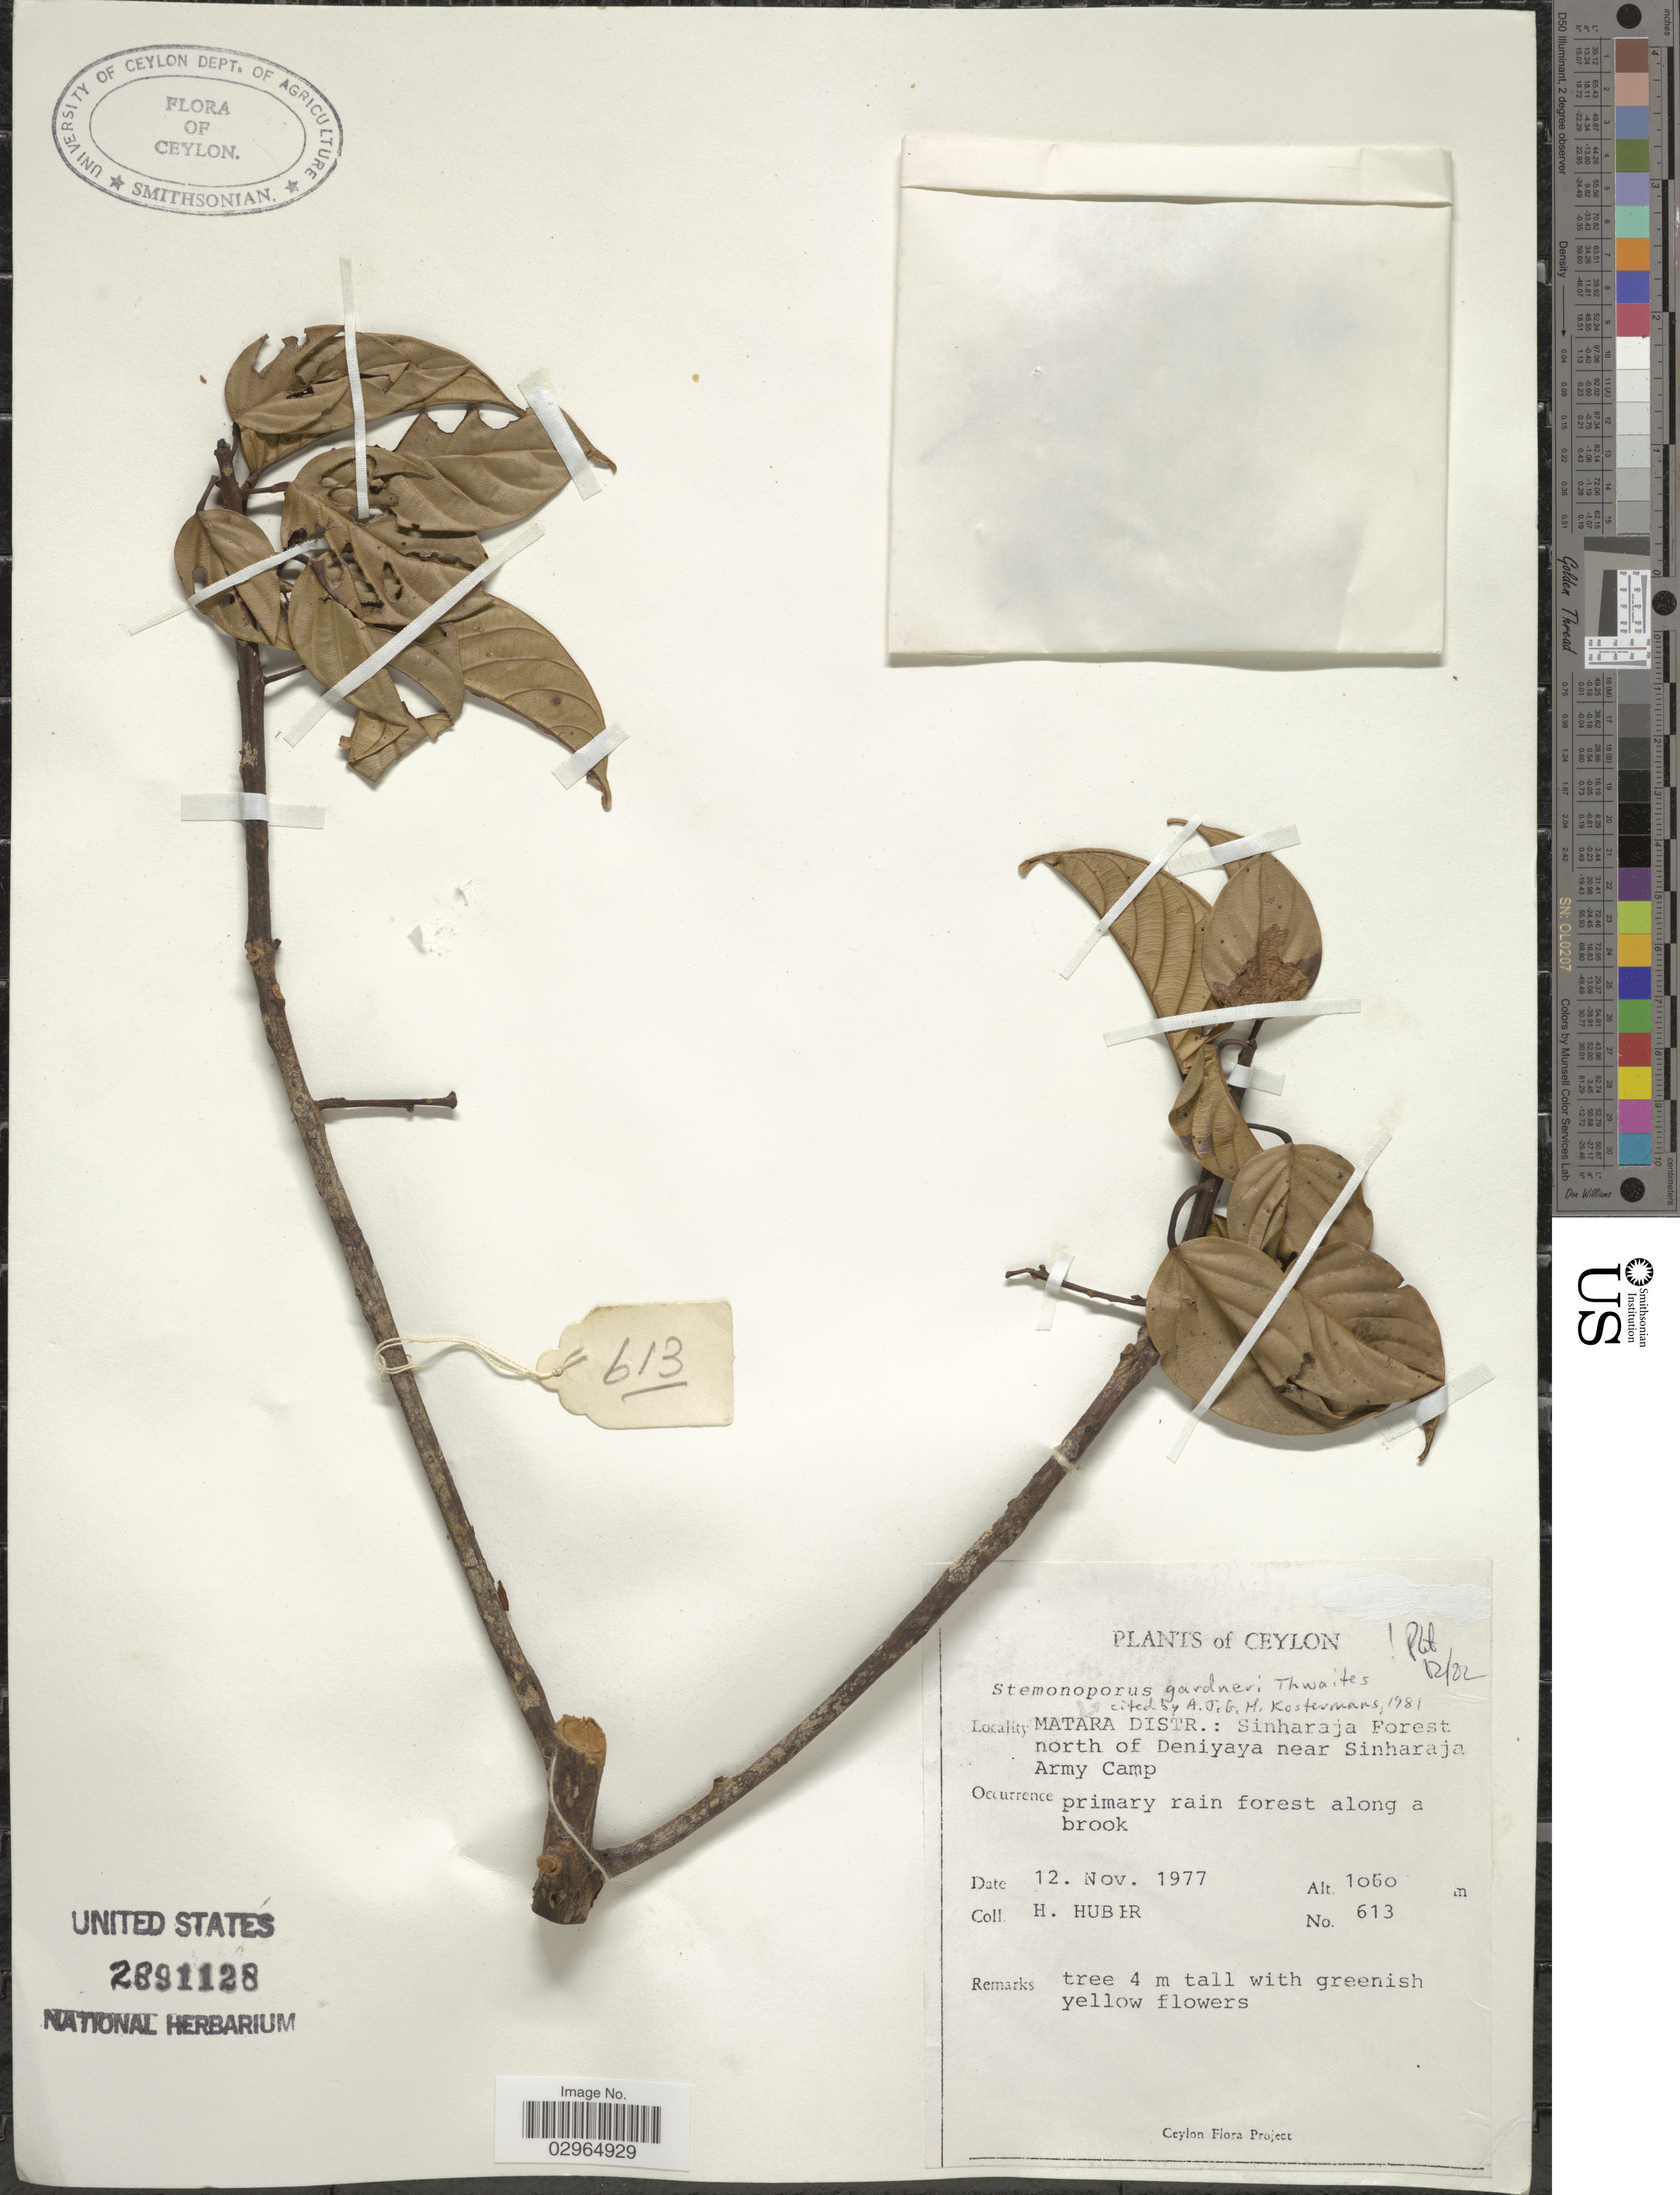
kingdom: Plantae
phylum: Tracheophyta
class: Magnoliopsida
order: Malvales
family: Dipterocarpaceae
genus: Stemonoporus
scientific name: Stemonoporus gardneri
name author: Thwaites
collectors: H. Huber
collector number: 613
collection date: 1977-11-12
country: Sri Lanka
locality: Ceylon. Matara Distr.: Sinharaja Forest north of Deniyaya near Sinharaja Army Camp.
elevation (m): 1050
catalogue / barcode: US 2891128